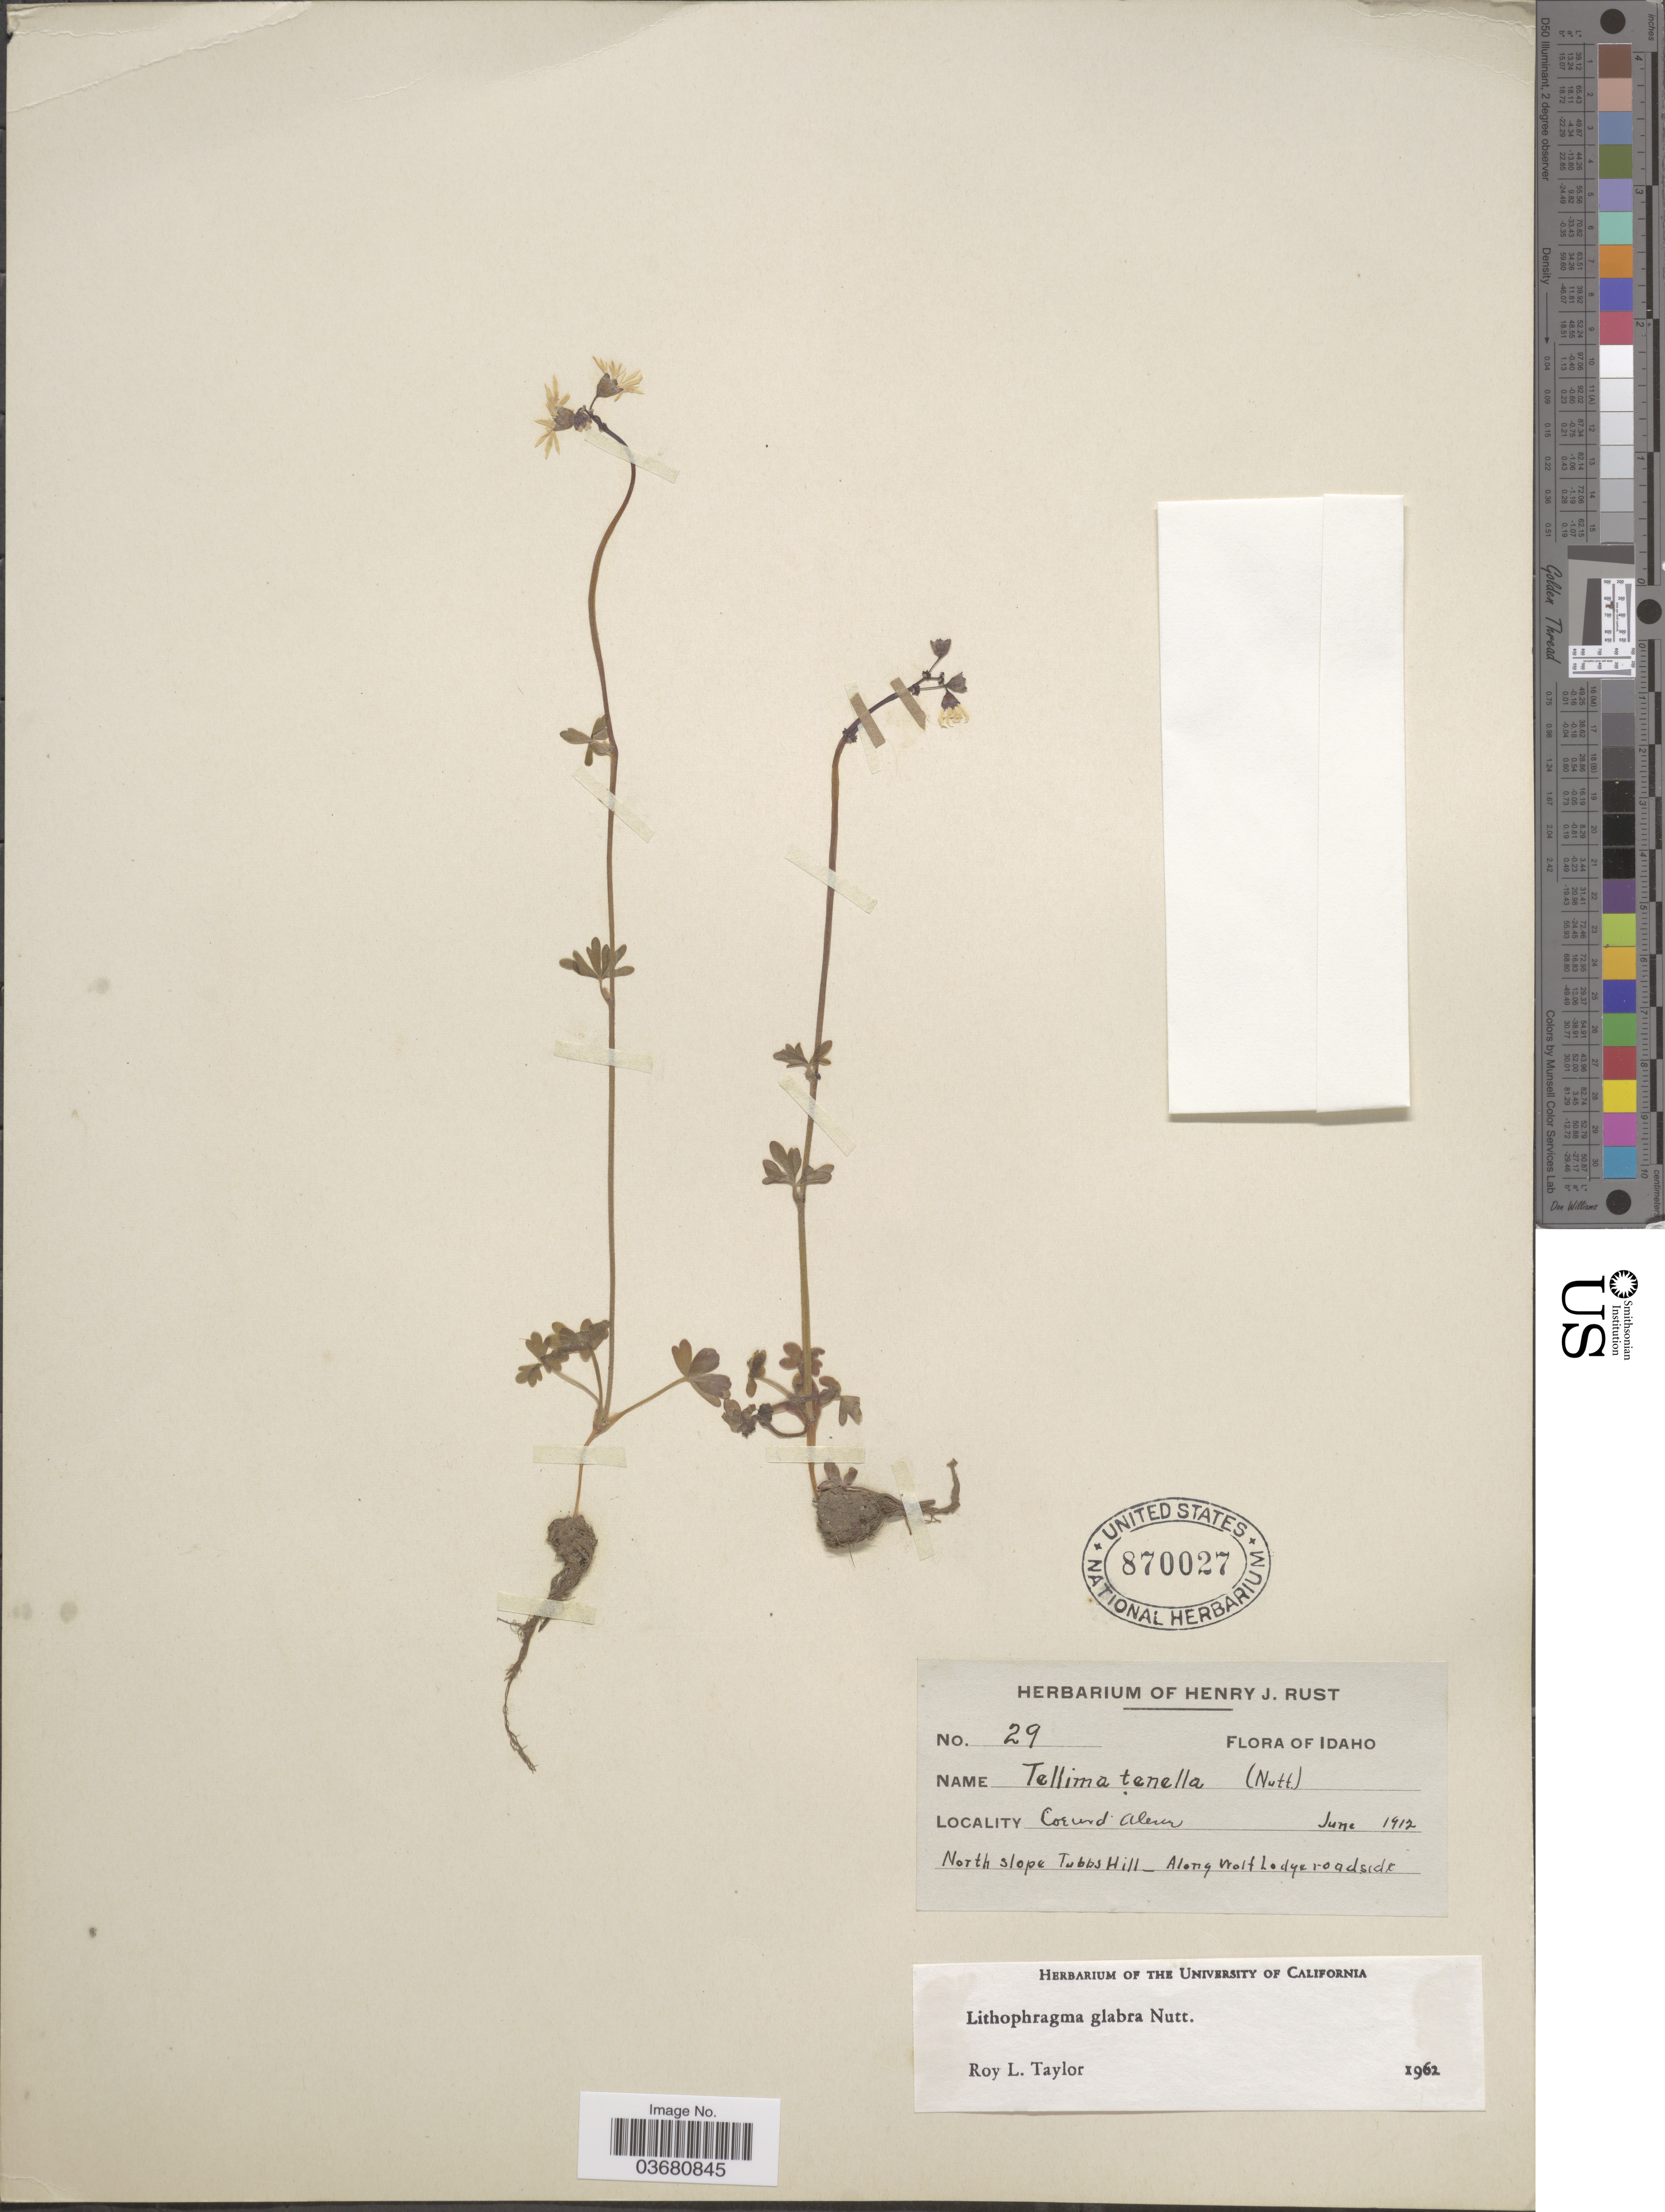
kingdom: Plantae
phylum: Tracheophyta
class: Magnoliopsida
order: Saxifragales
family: Saxifragaceae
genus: Lithophragma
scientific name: Lithophragma glabrum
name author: Nutt.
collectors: ex herb. Henry J. Rust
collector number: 29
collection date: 1912-06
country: United States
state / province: Idaho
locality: Coeur d' Alene. North slope Tubbs Hill - Along Wolf Lodge roadside.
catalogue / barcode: US 870027